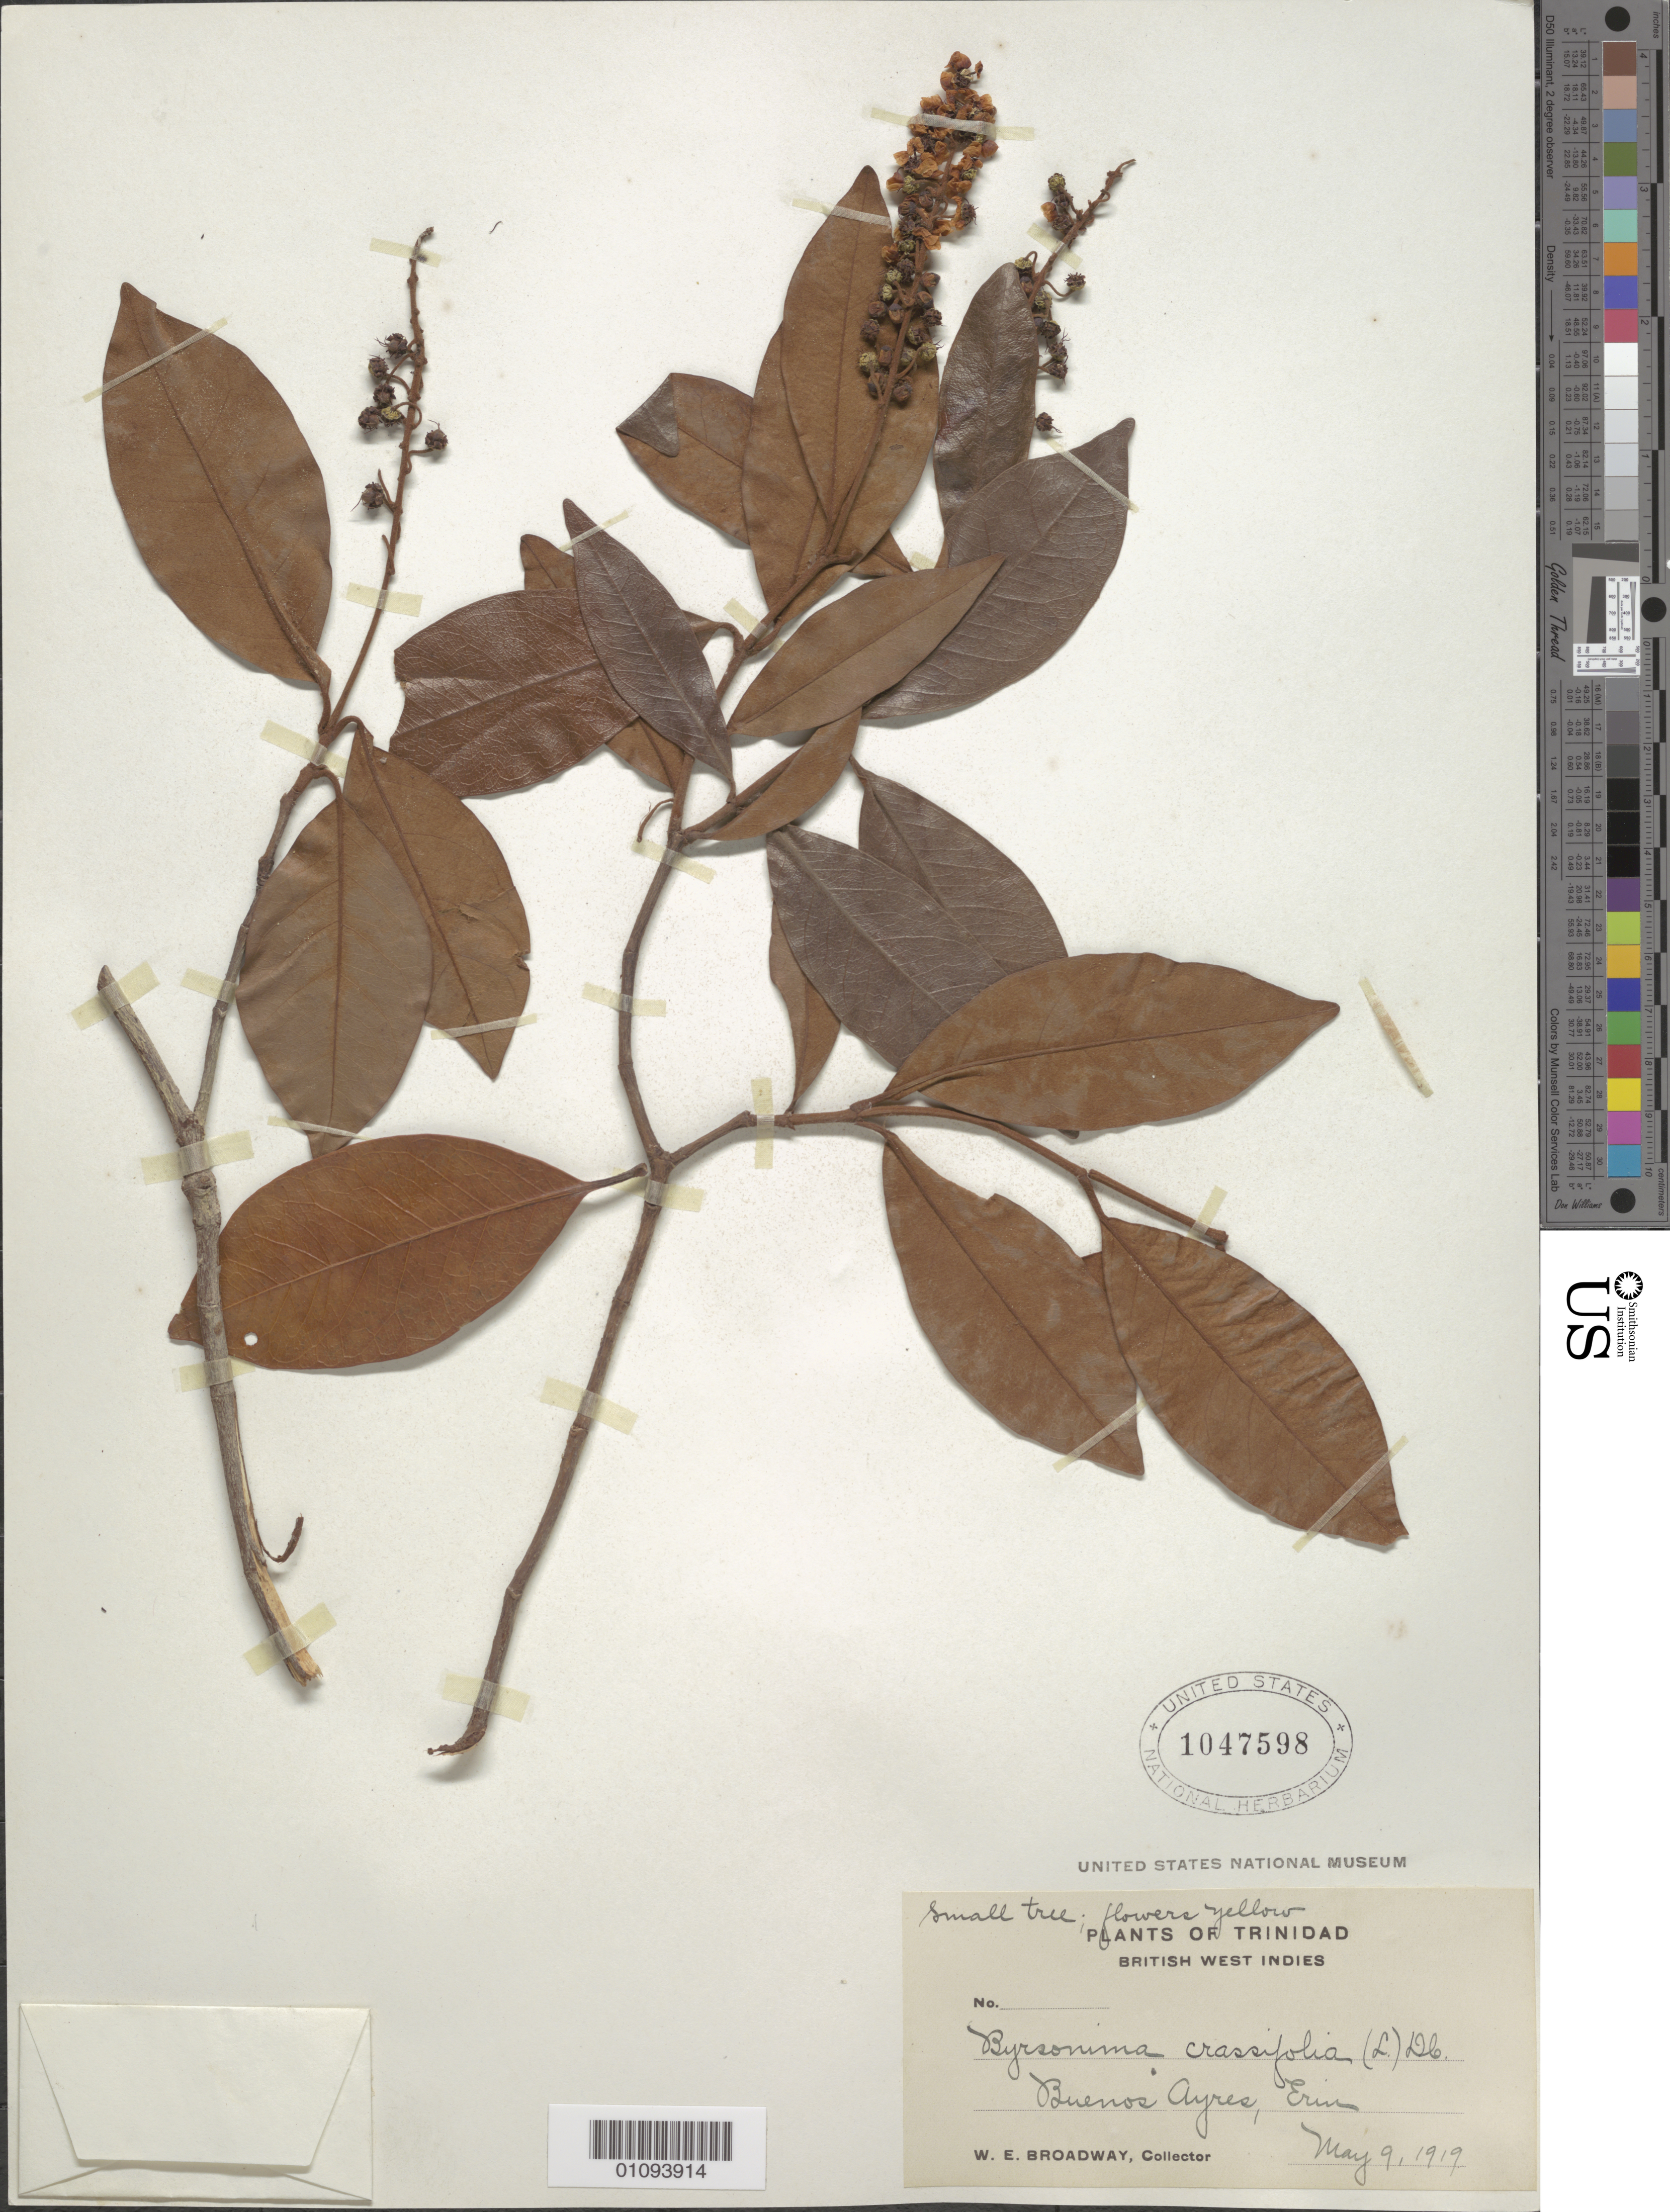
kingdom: Plantae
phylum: Tracheophyta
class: Magnoliopsida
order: Malpighiales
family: Malpighiaceae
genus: Byrsonima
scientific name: Byrsonima crassifolia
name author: (L.) Kunth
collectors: W. E. Broadway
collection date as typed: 09 May 1919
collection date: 1919-05-09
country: Trinidad and Tobago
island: Trinidad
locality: Buenos Ayres, Erin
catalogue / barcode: US 1047598